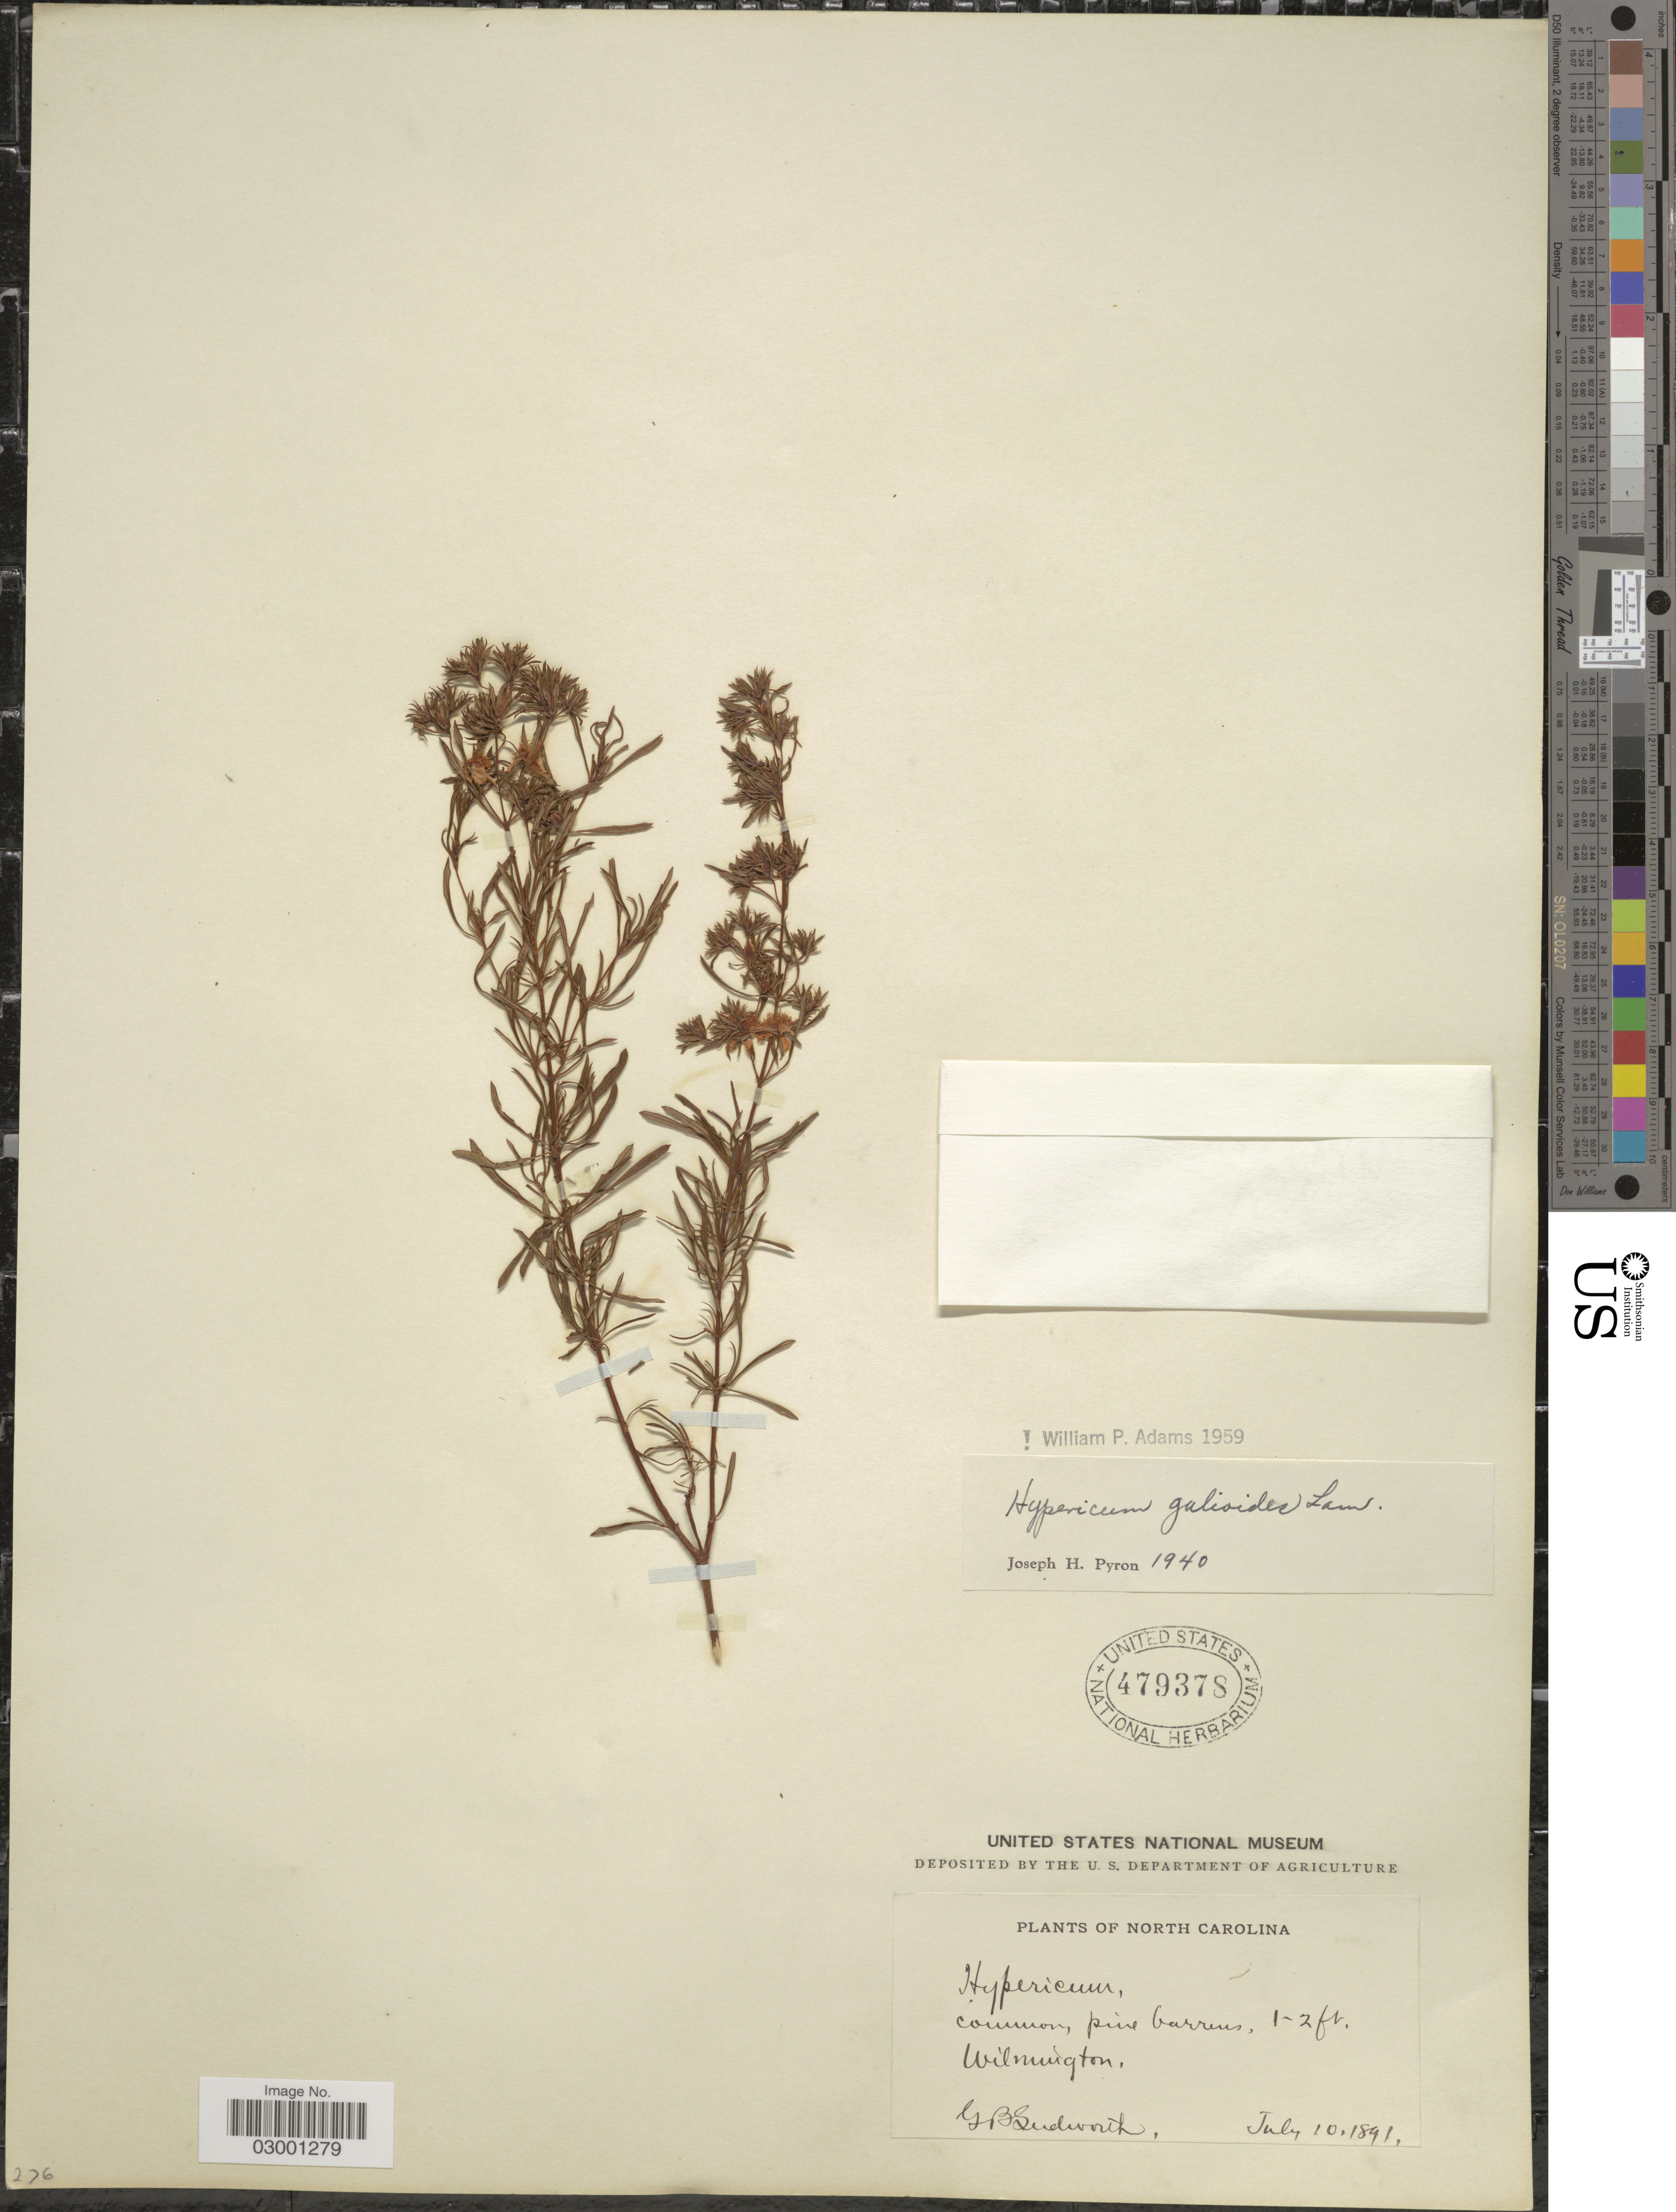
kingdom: Plantae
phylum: Tracheophyta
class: Magnoliopsida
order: Malpighiales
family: Hypericaceae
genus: Hypericum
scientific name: Hypericum galioides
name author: Lam.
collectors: G. B. Sudworth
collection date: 1891-07-10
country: United States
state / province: North Carolina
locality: Wilmington.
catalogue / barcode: US 479378